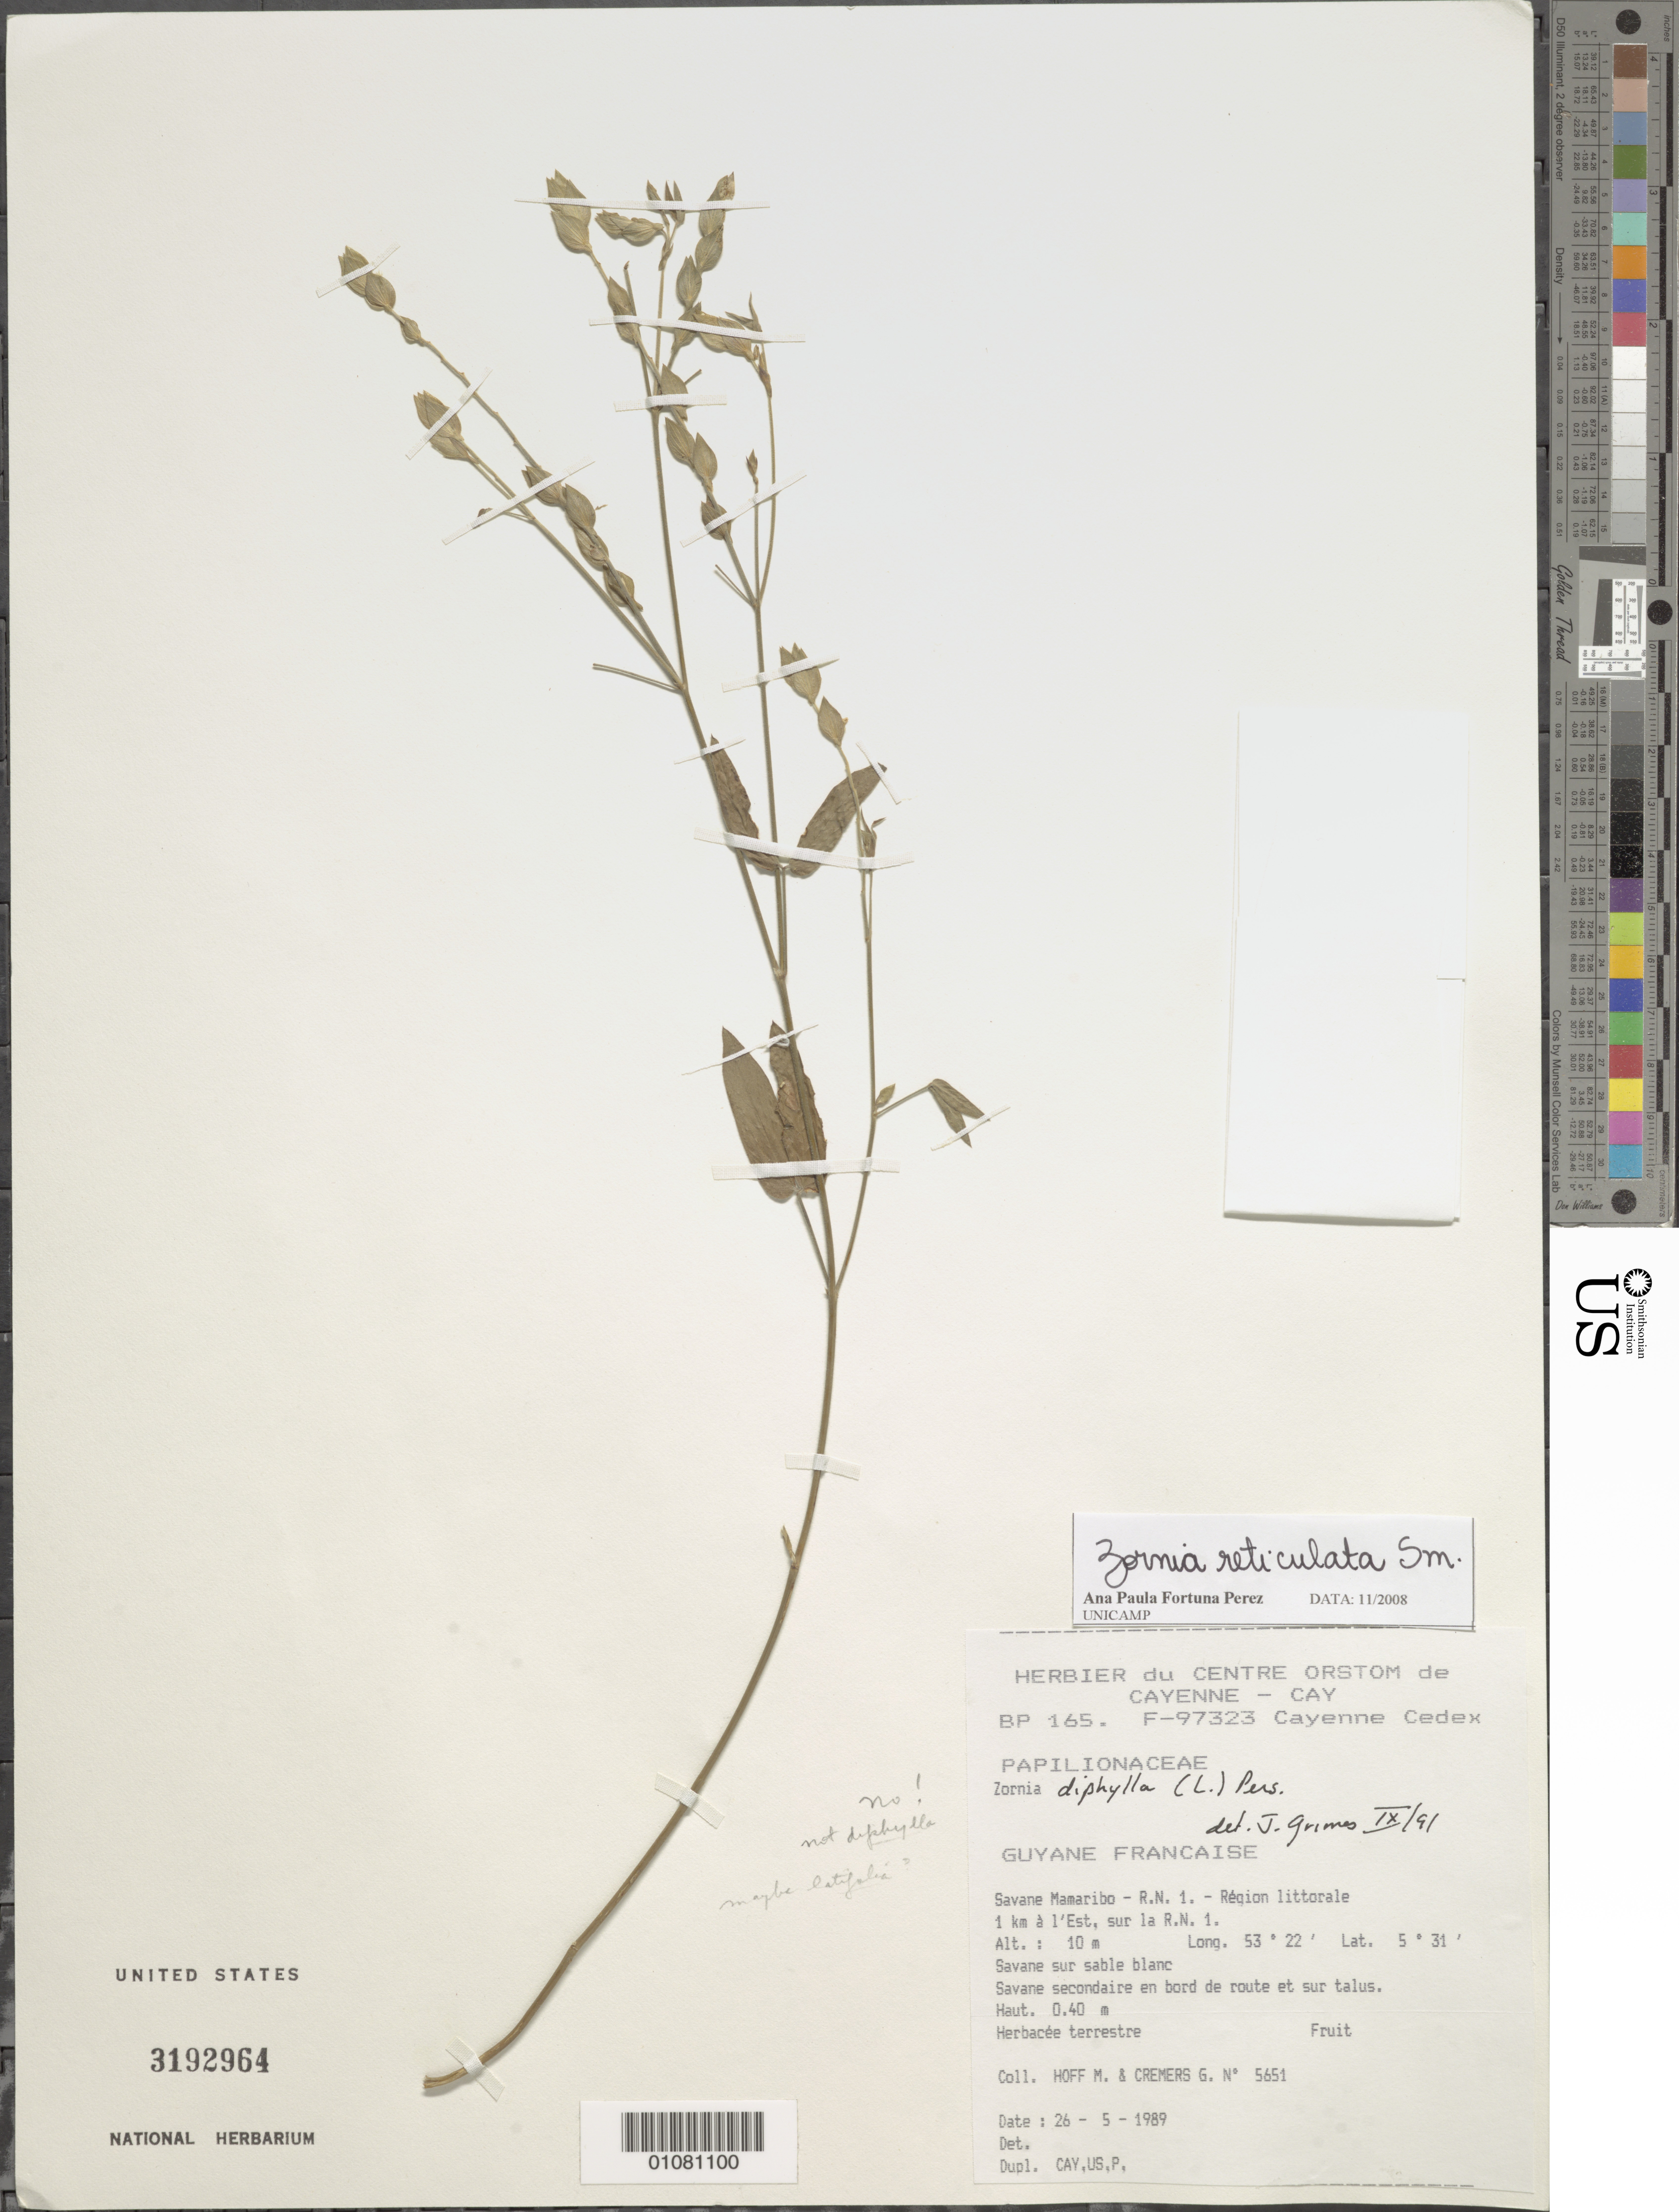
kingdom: Plantae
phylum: Tracheophyta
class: Magnoliopsida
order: Fabales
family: Fabaceae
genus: Zornia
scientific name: Zornia reticulata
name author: Sm.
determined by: Fortuna-Perez, Ana Paula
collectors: M. Hoff & G. Cremers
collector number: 5651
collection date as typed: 26-May-89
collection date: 1989-05-26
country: French Guiana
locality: R.N. 1. Region littorale 1 km a l'Est sur la R.N. 1.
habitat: Savanne Mamaribo. Herbacee terrestre. Savane secondaire en bord de route et sur talus. Savane sur sable blanc.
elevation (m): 10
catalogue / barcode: US 3192964